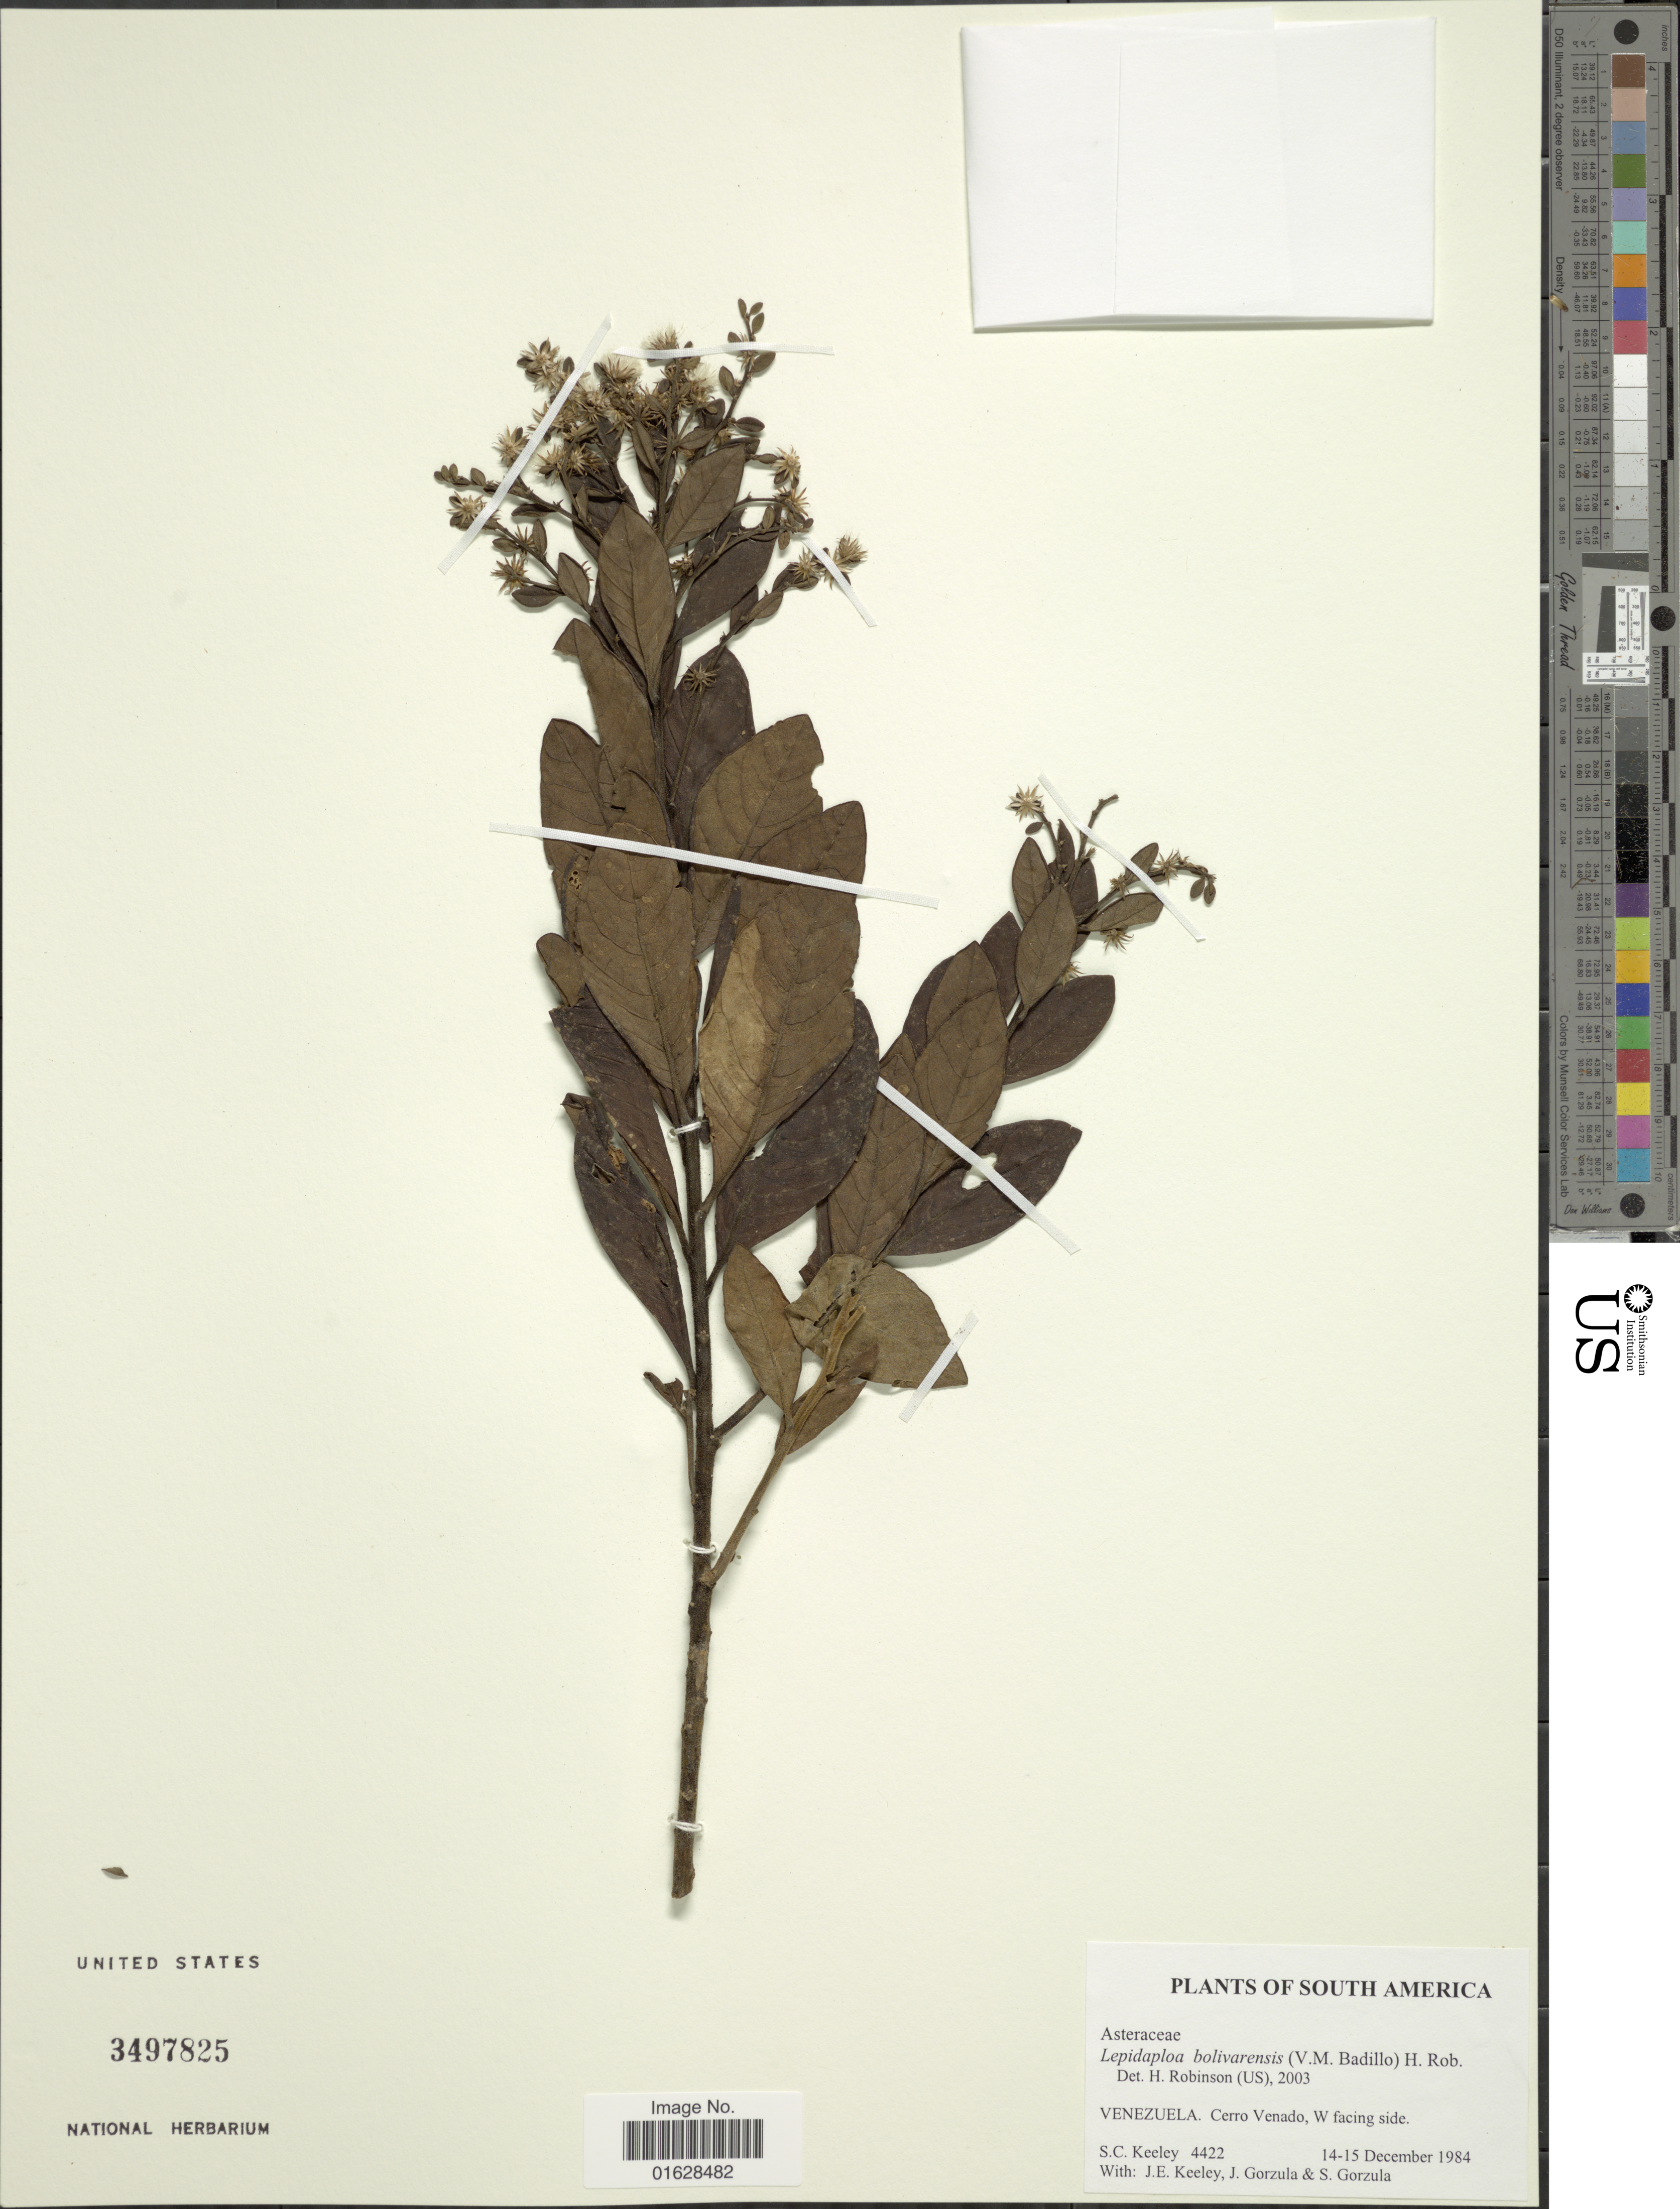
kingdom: Plantae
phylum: Tracheophyta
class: Magnoliopsida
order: Asterales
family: Asteraceae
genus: Lepidaploa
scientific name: Lepidaploa bolivarensis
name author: (V.M. Badillo) H. Rob.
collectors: S. C. Keeley, J. E. Keeley, J. Gorzula & S. Gorzula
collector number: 4422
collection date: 1984-12-14/1984-12-15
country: Venezuela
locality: South America. Venezuela. Cerro Venado, W facing side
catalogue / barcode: US 3497825